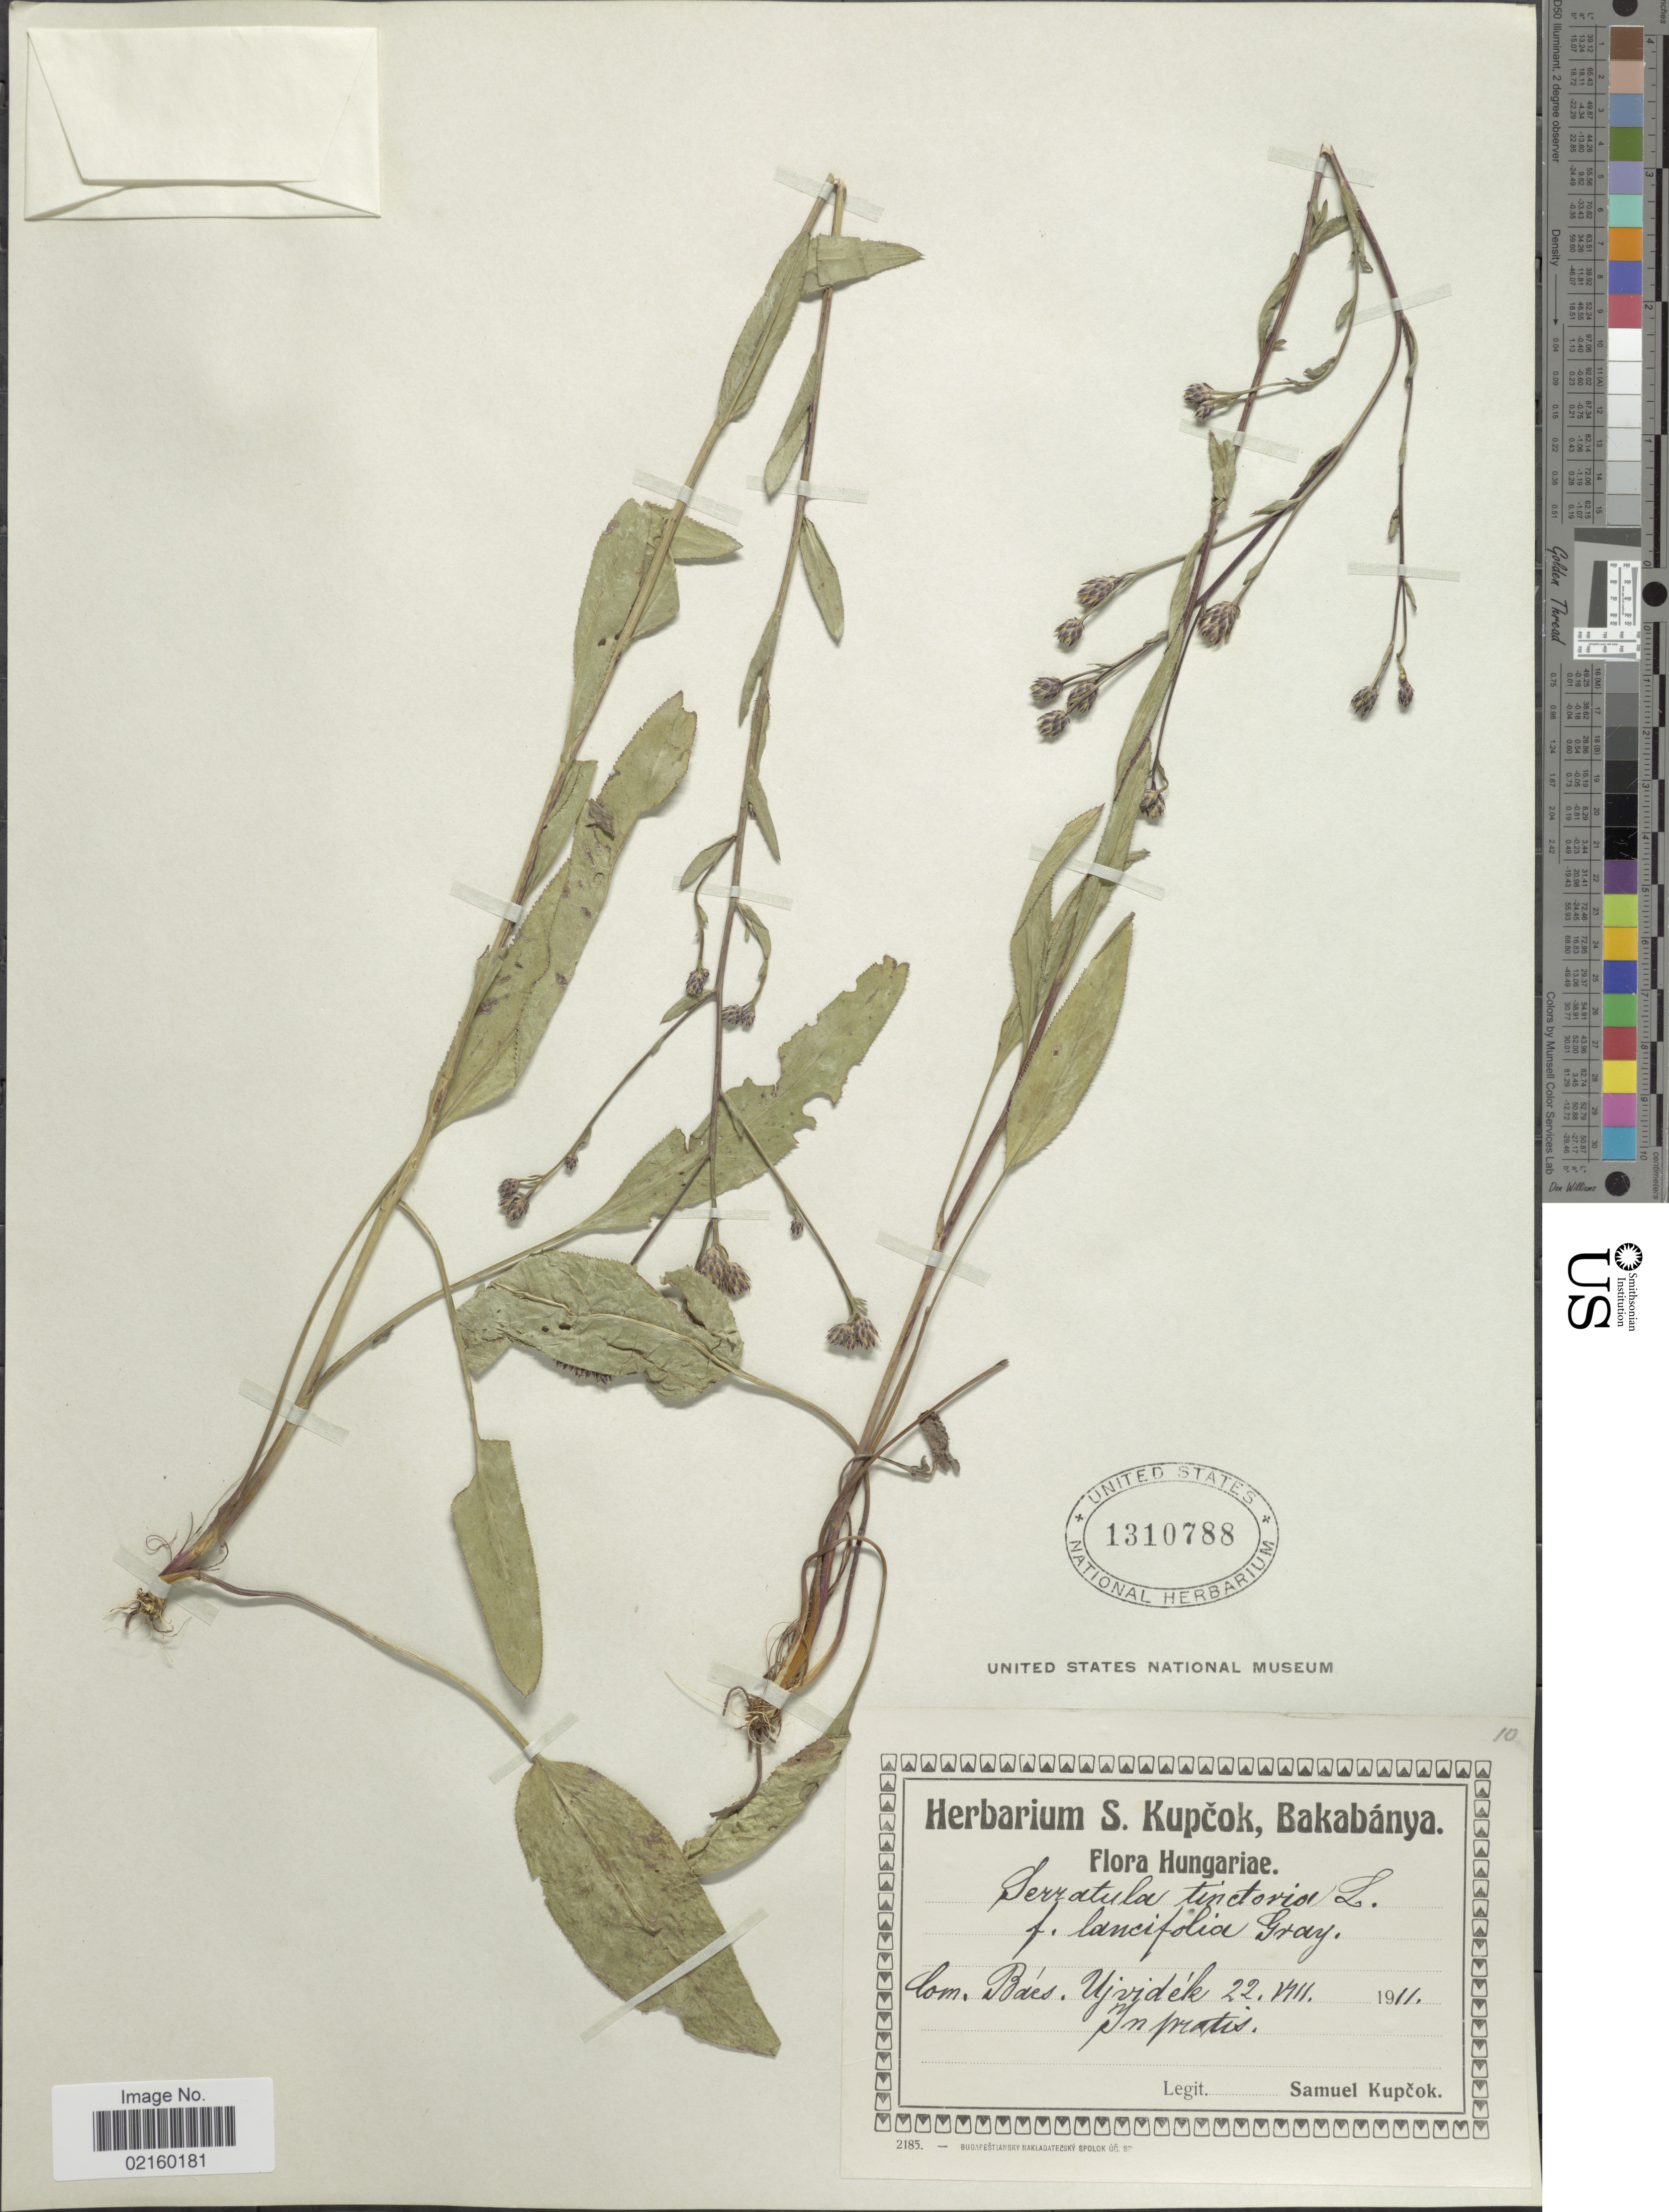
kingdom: Plantae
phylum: Tracheophyta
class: Magnoliopsida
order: Asterales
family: Asteraceae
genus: Serratula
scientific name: Serratula tinctoria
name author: L.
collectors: S. Kupcok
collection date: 1911-08-22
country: Hungary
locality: Com. Baes, Ujvidek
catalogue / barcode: US 1310788